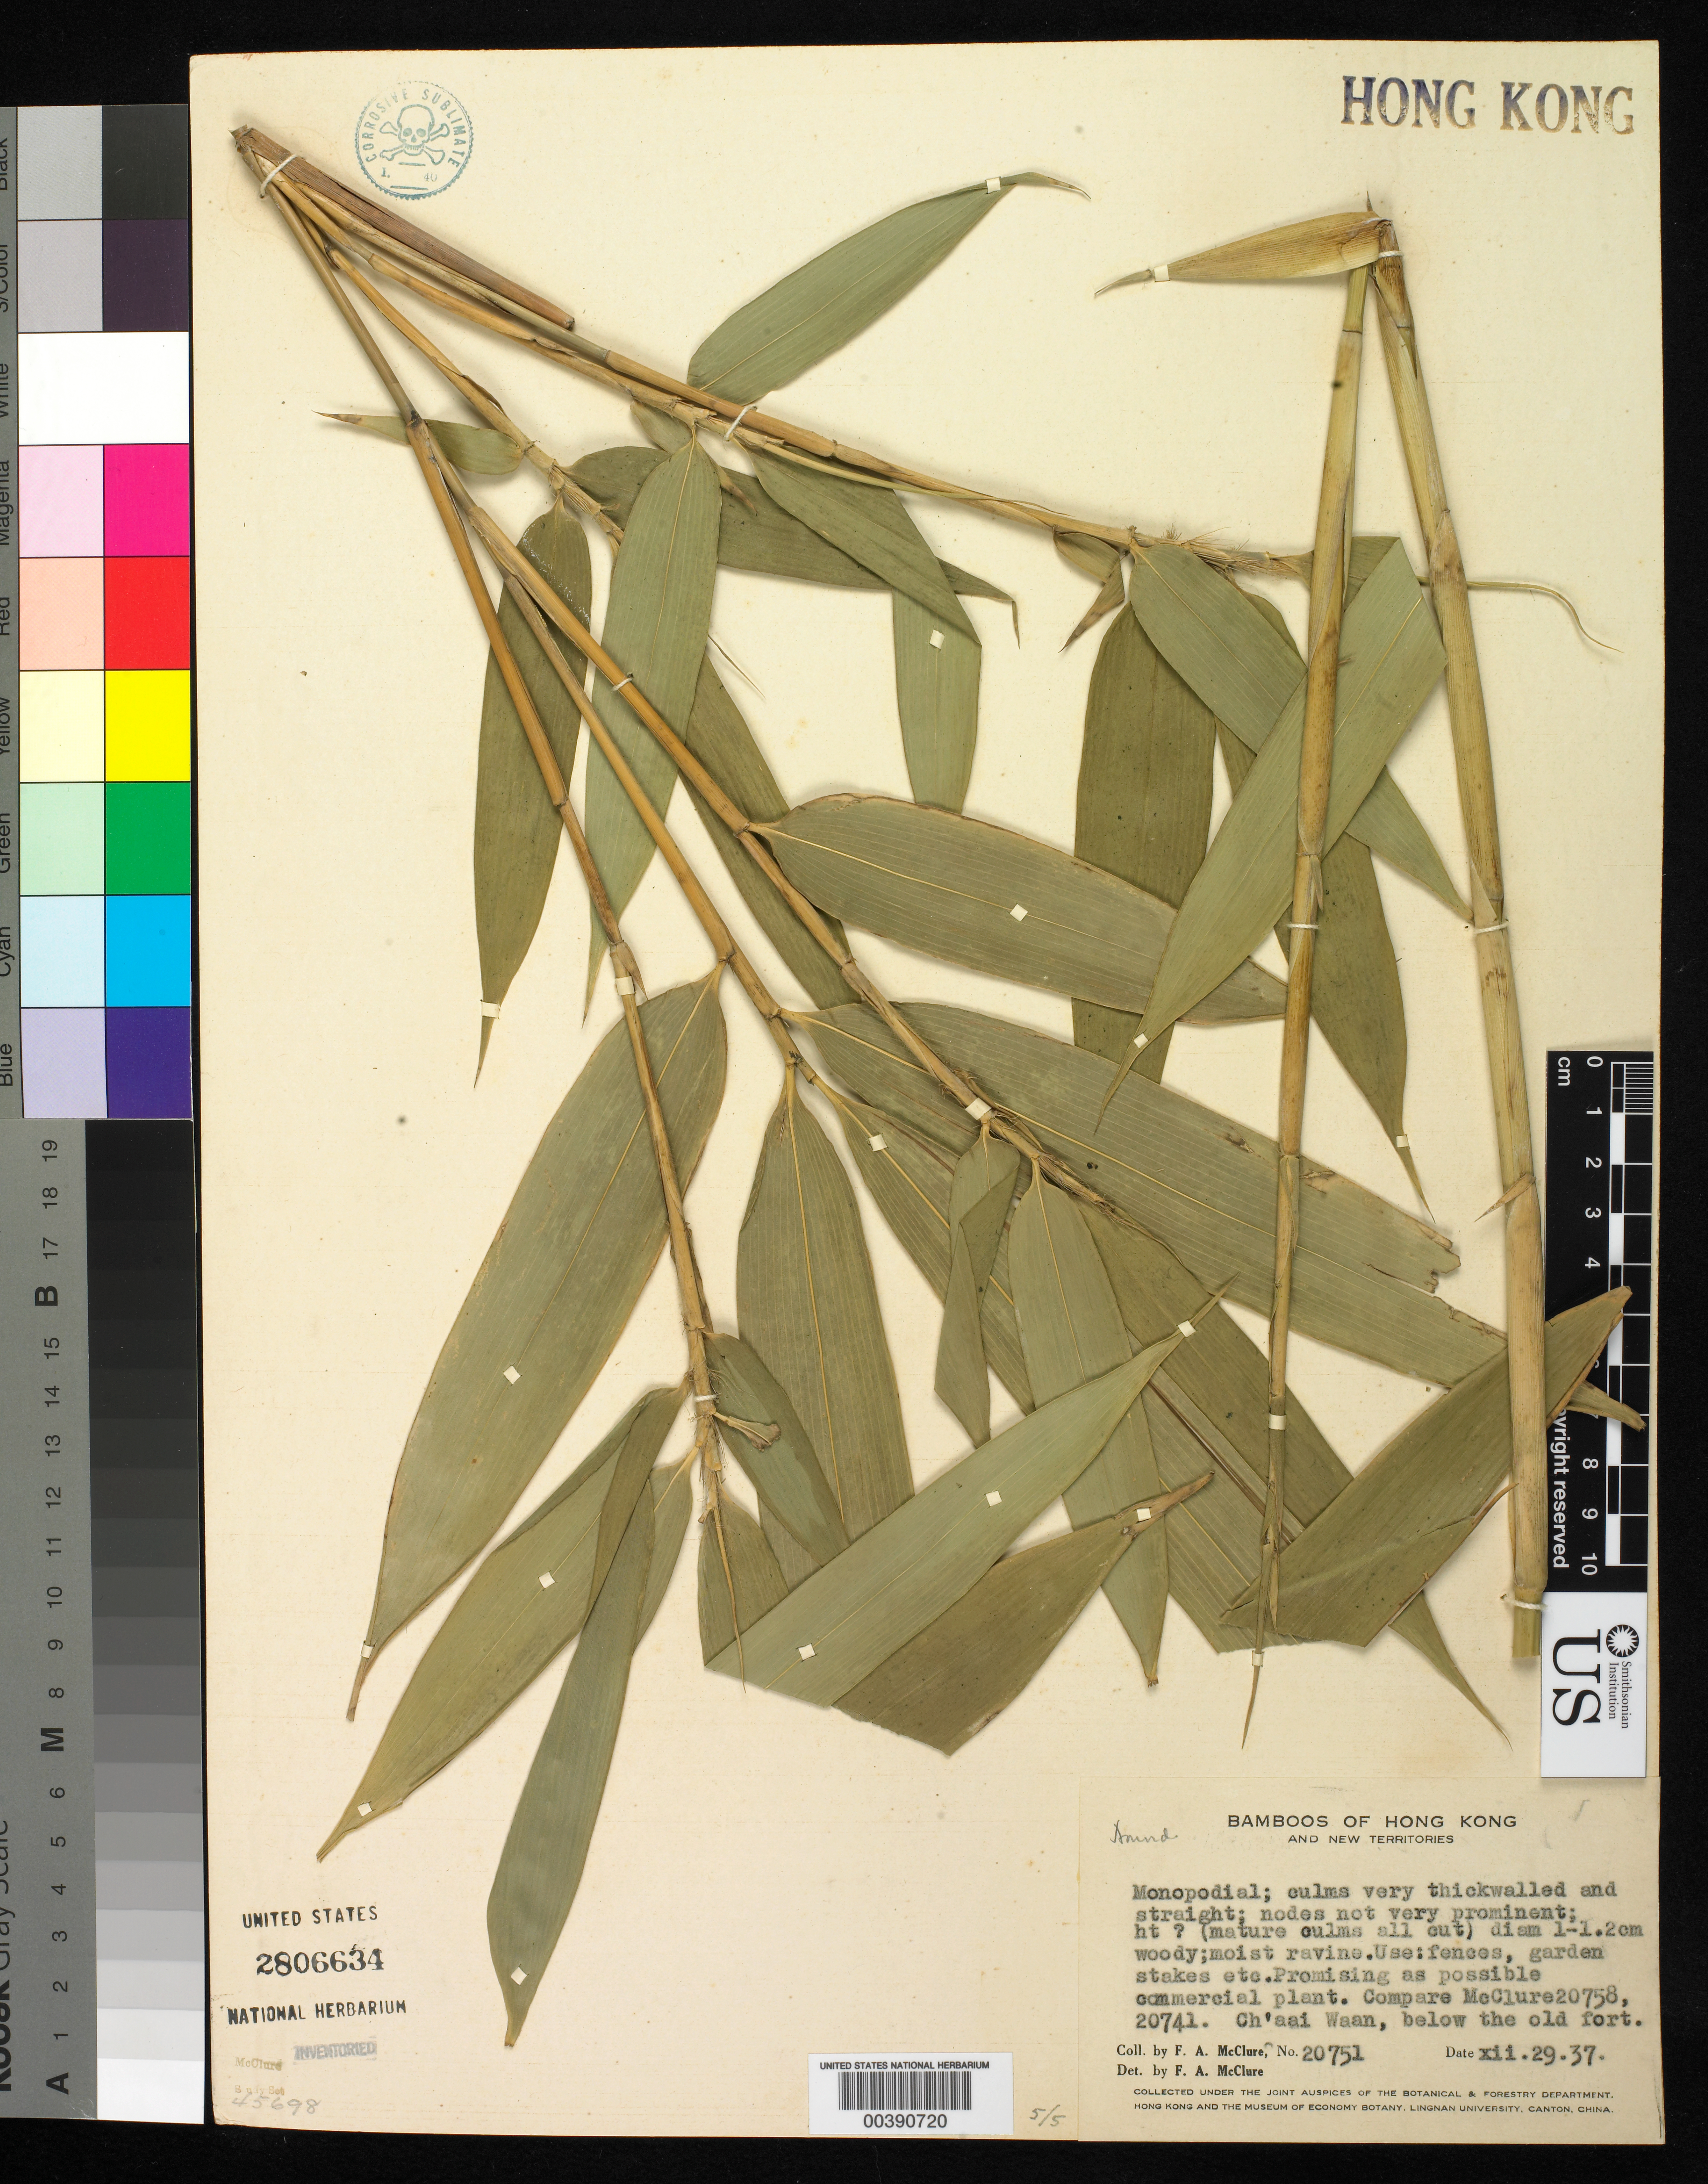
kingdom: Plantae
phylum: Tracheophyta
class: Liliopsida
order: Poales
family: Poaceae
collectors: F. A. McClure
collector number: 20751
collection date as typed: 29 Dec 1937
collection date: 1937-12-29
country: China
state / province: Hong Kong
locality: Ch'aai waan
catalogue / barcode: US 2806634